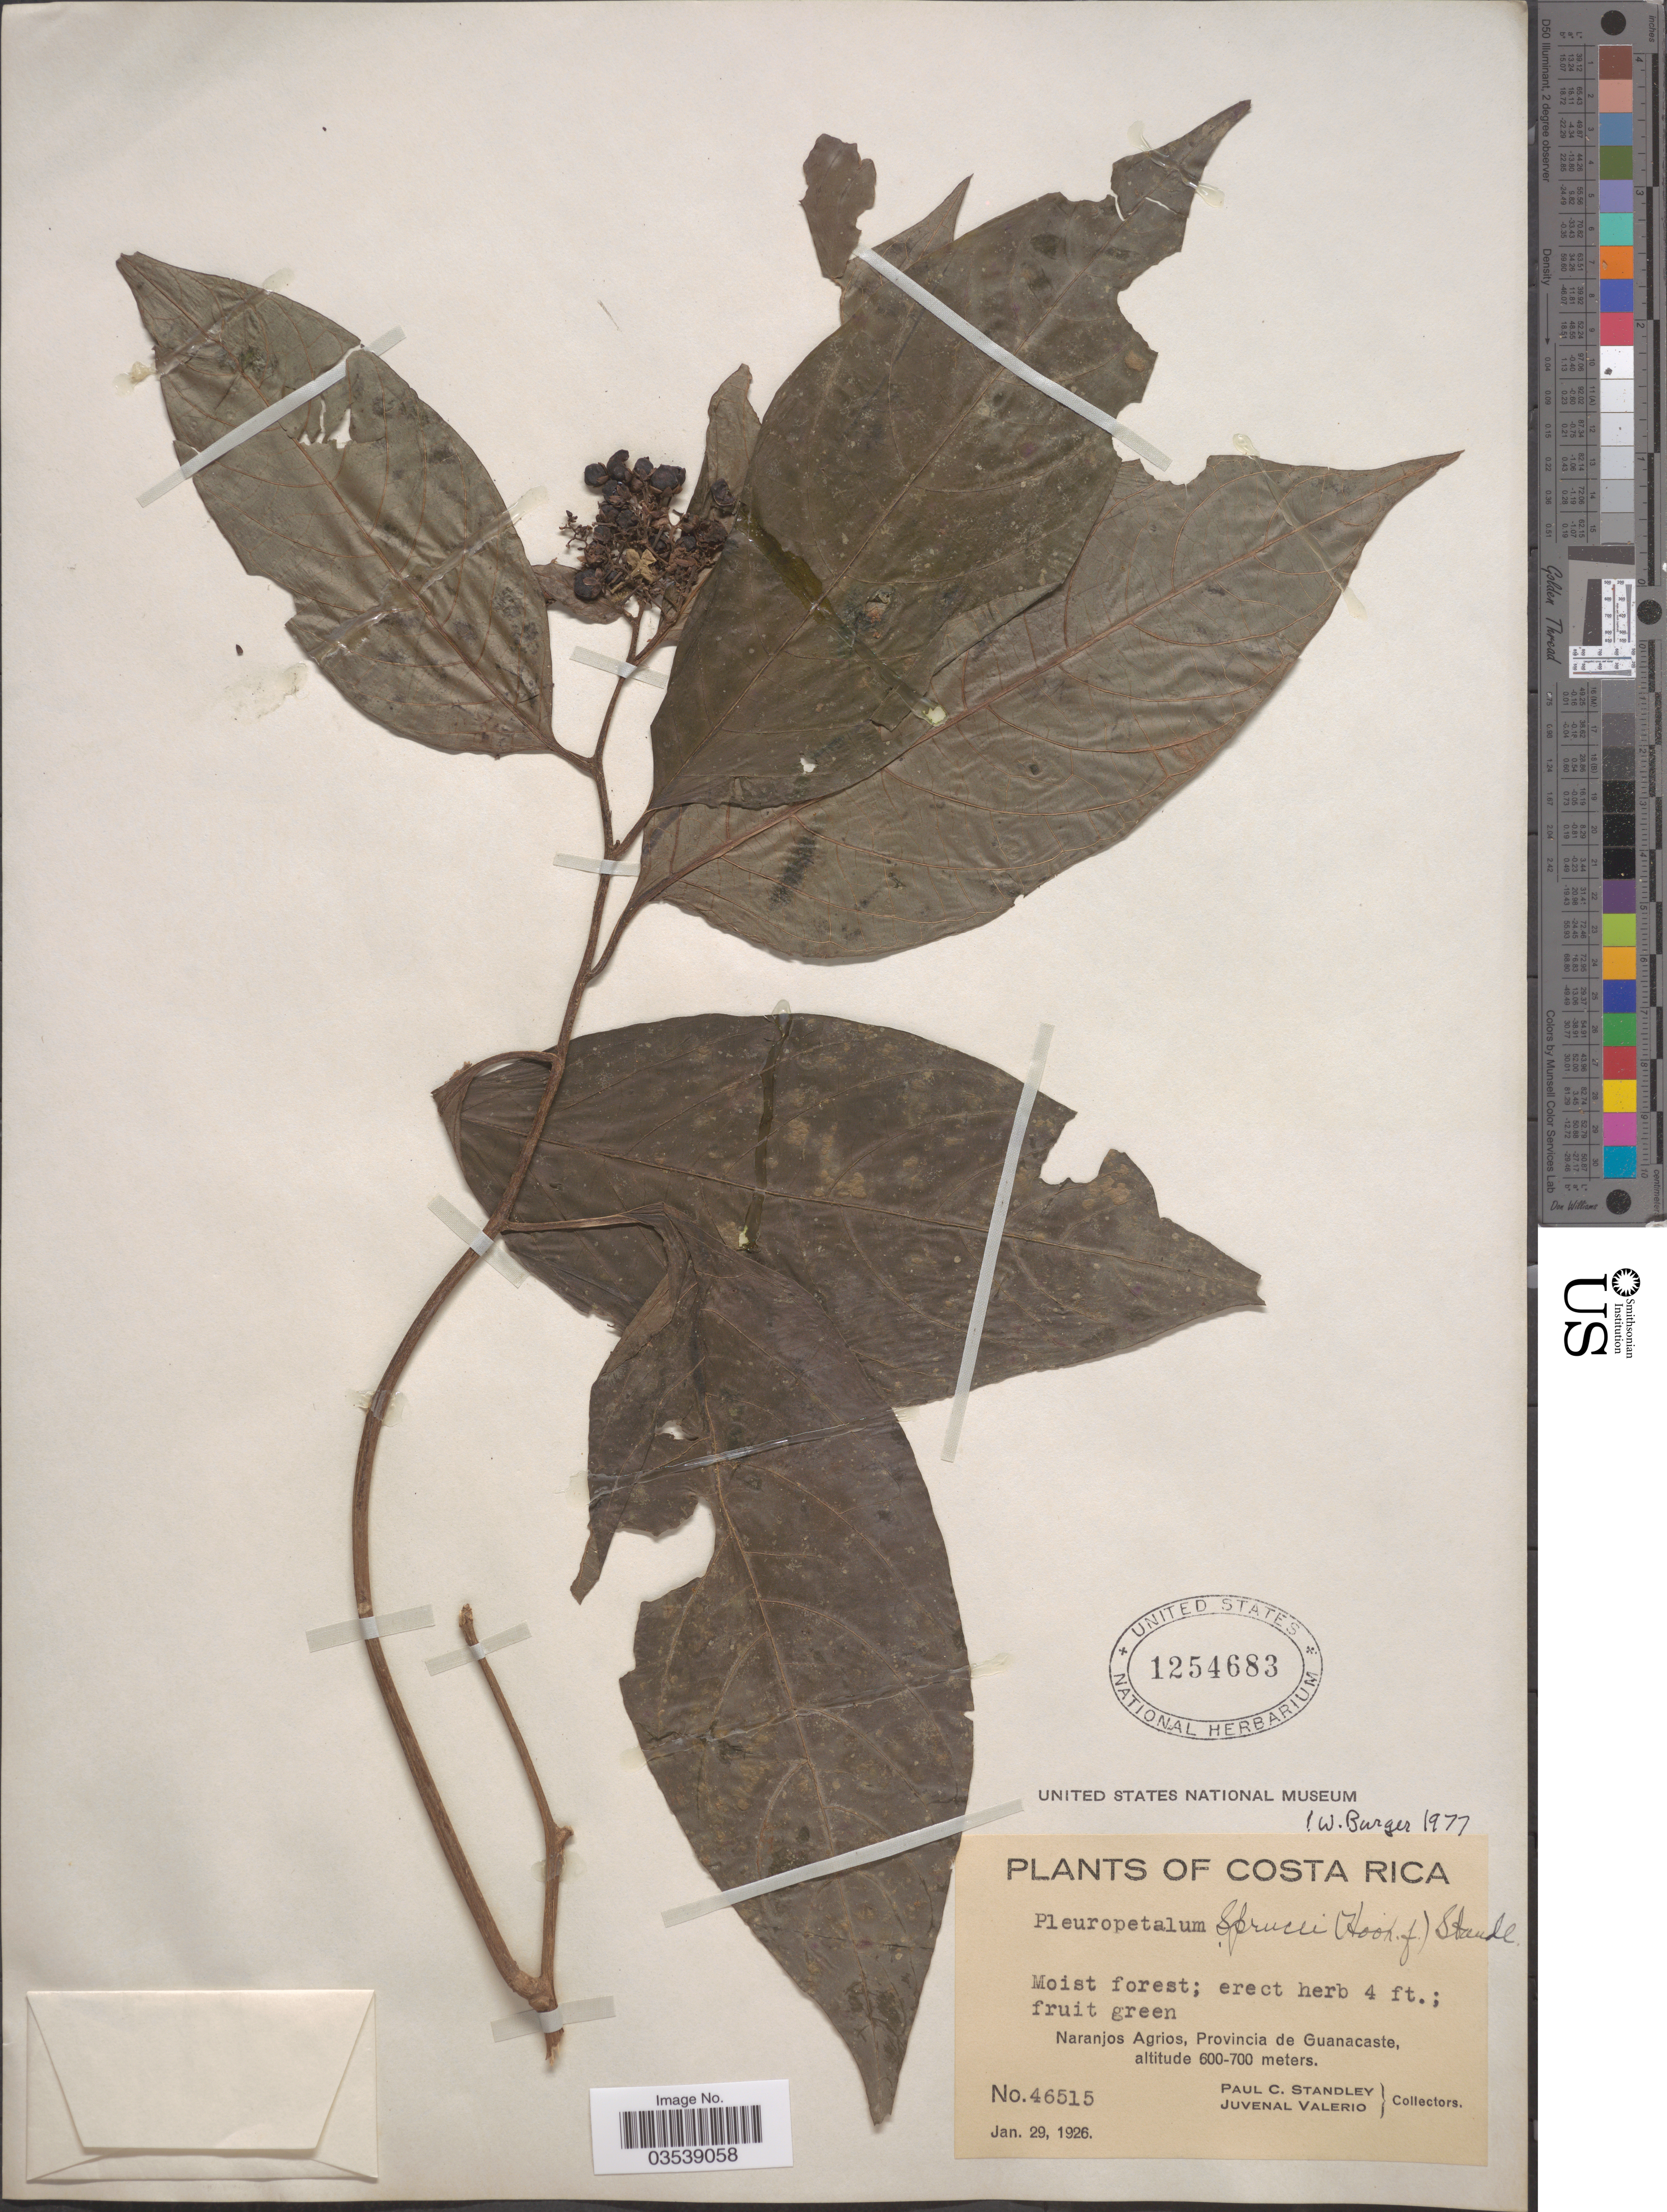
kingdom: Plantae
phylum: Tracheophyta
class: Magnoliopsida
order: Caryophyllales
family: Amaranthaceae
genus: Pleuropetalum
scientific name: Pleuropetalum sprucei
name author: (Hook. f.) Standl.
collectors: P. C. Standley & J. Valerio R.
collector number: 46515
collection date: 1926-01-29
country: Costa Rica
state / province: Guanacaste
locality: Naranjos Agrios.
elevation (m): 600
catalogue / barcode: US 1254683